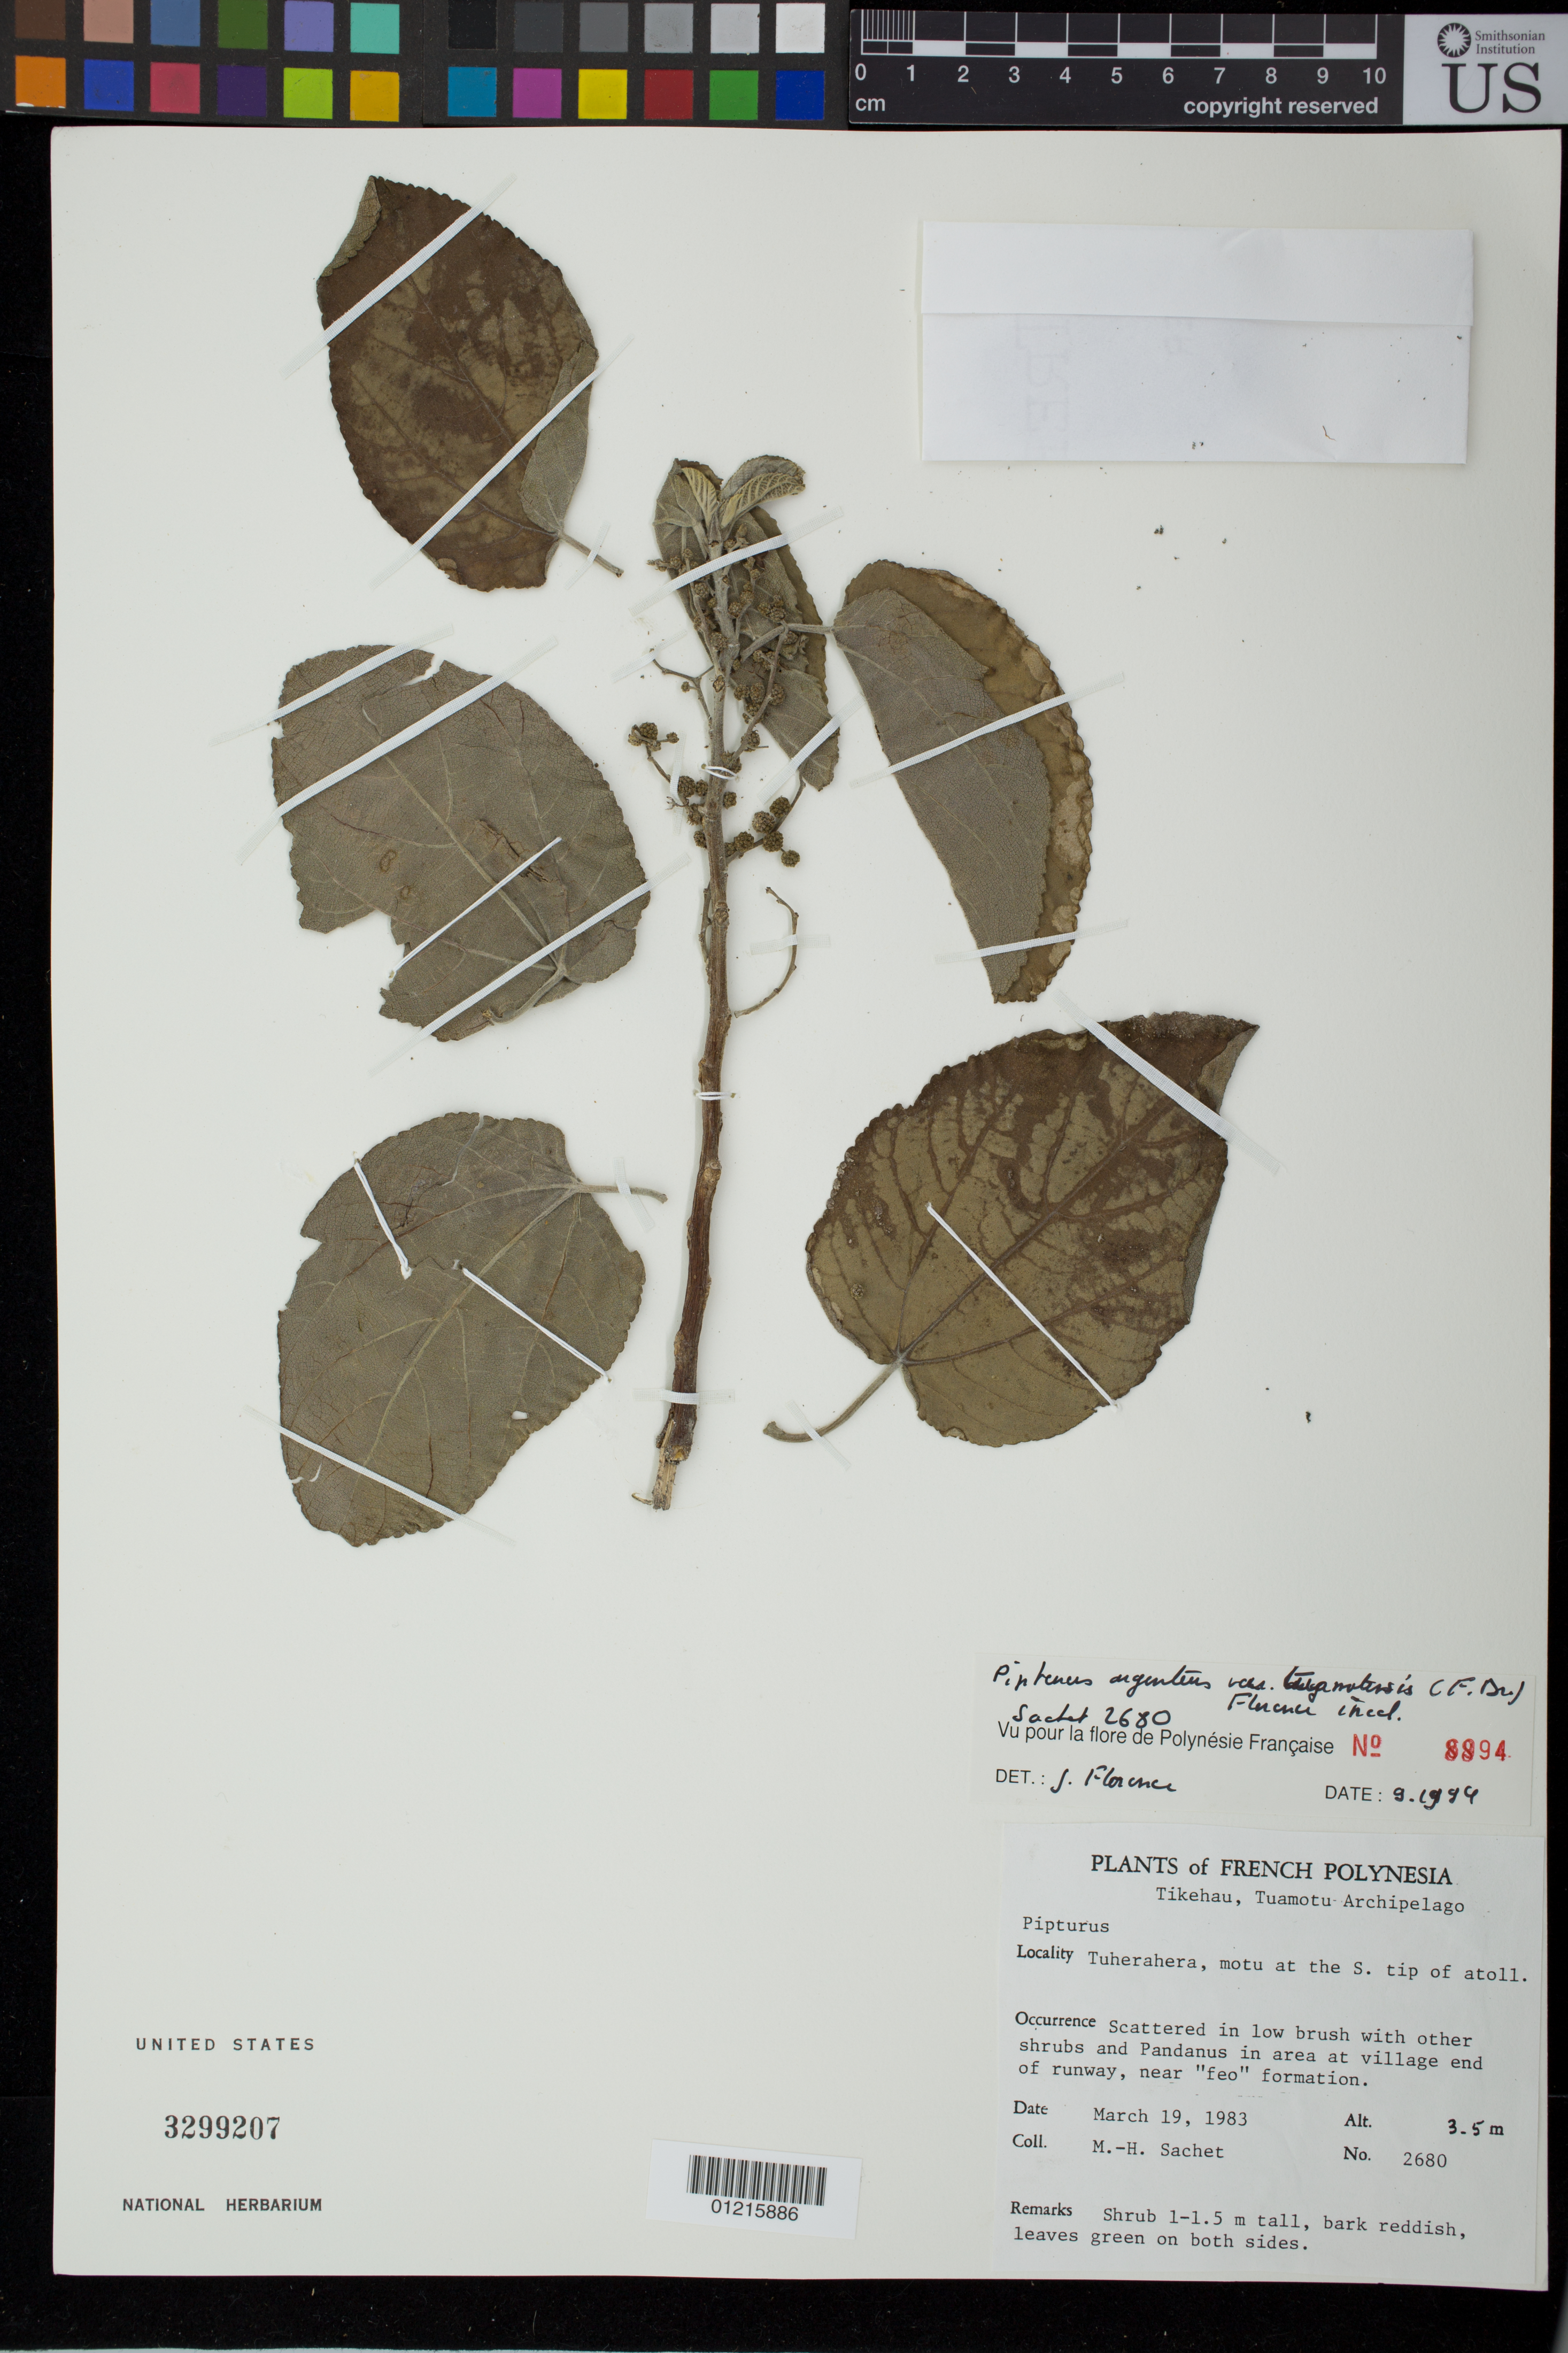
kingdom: Plantae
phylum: Tracheophyta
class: Magnoliopsida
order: Rosales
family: Urticaceae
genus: Pipturus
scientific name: Pipturus argenteus var. tuamatoensis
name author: (F. Br.) J. Florence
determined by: Florence, J.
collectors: M.-H. Sachet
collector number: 2680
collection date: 1983-03-19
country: French Polynesia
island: Tikehau Atoll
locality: Tuherahera, motu at the S. tip of atoll: in area at village end of runway, near "feo" formation.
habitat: Scattered in low brush with other shrubs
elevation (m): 3.5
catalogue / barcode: US 3299207